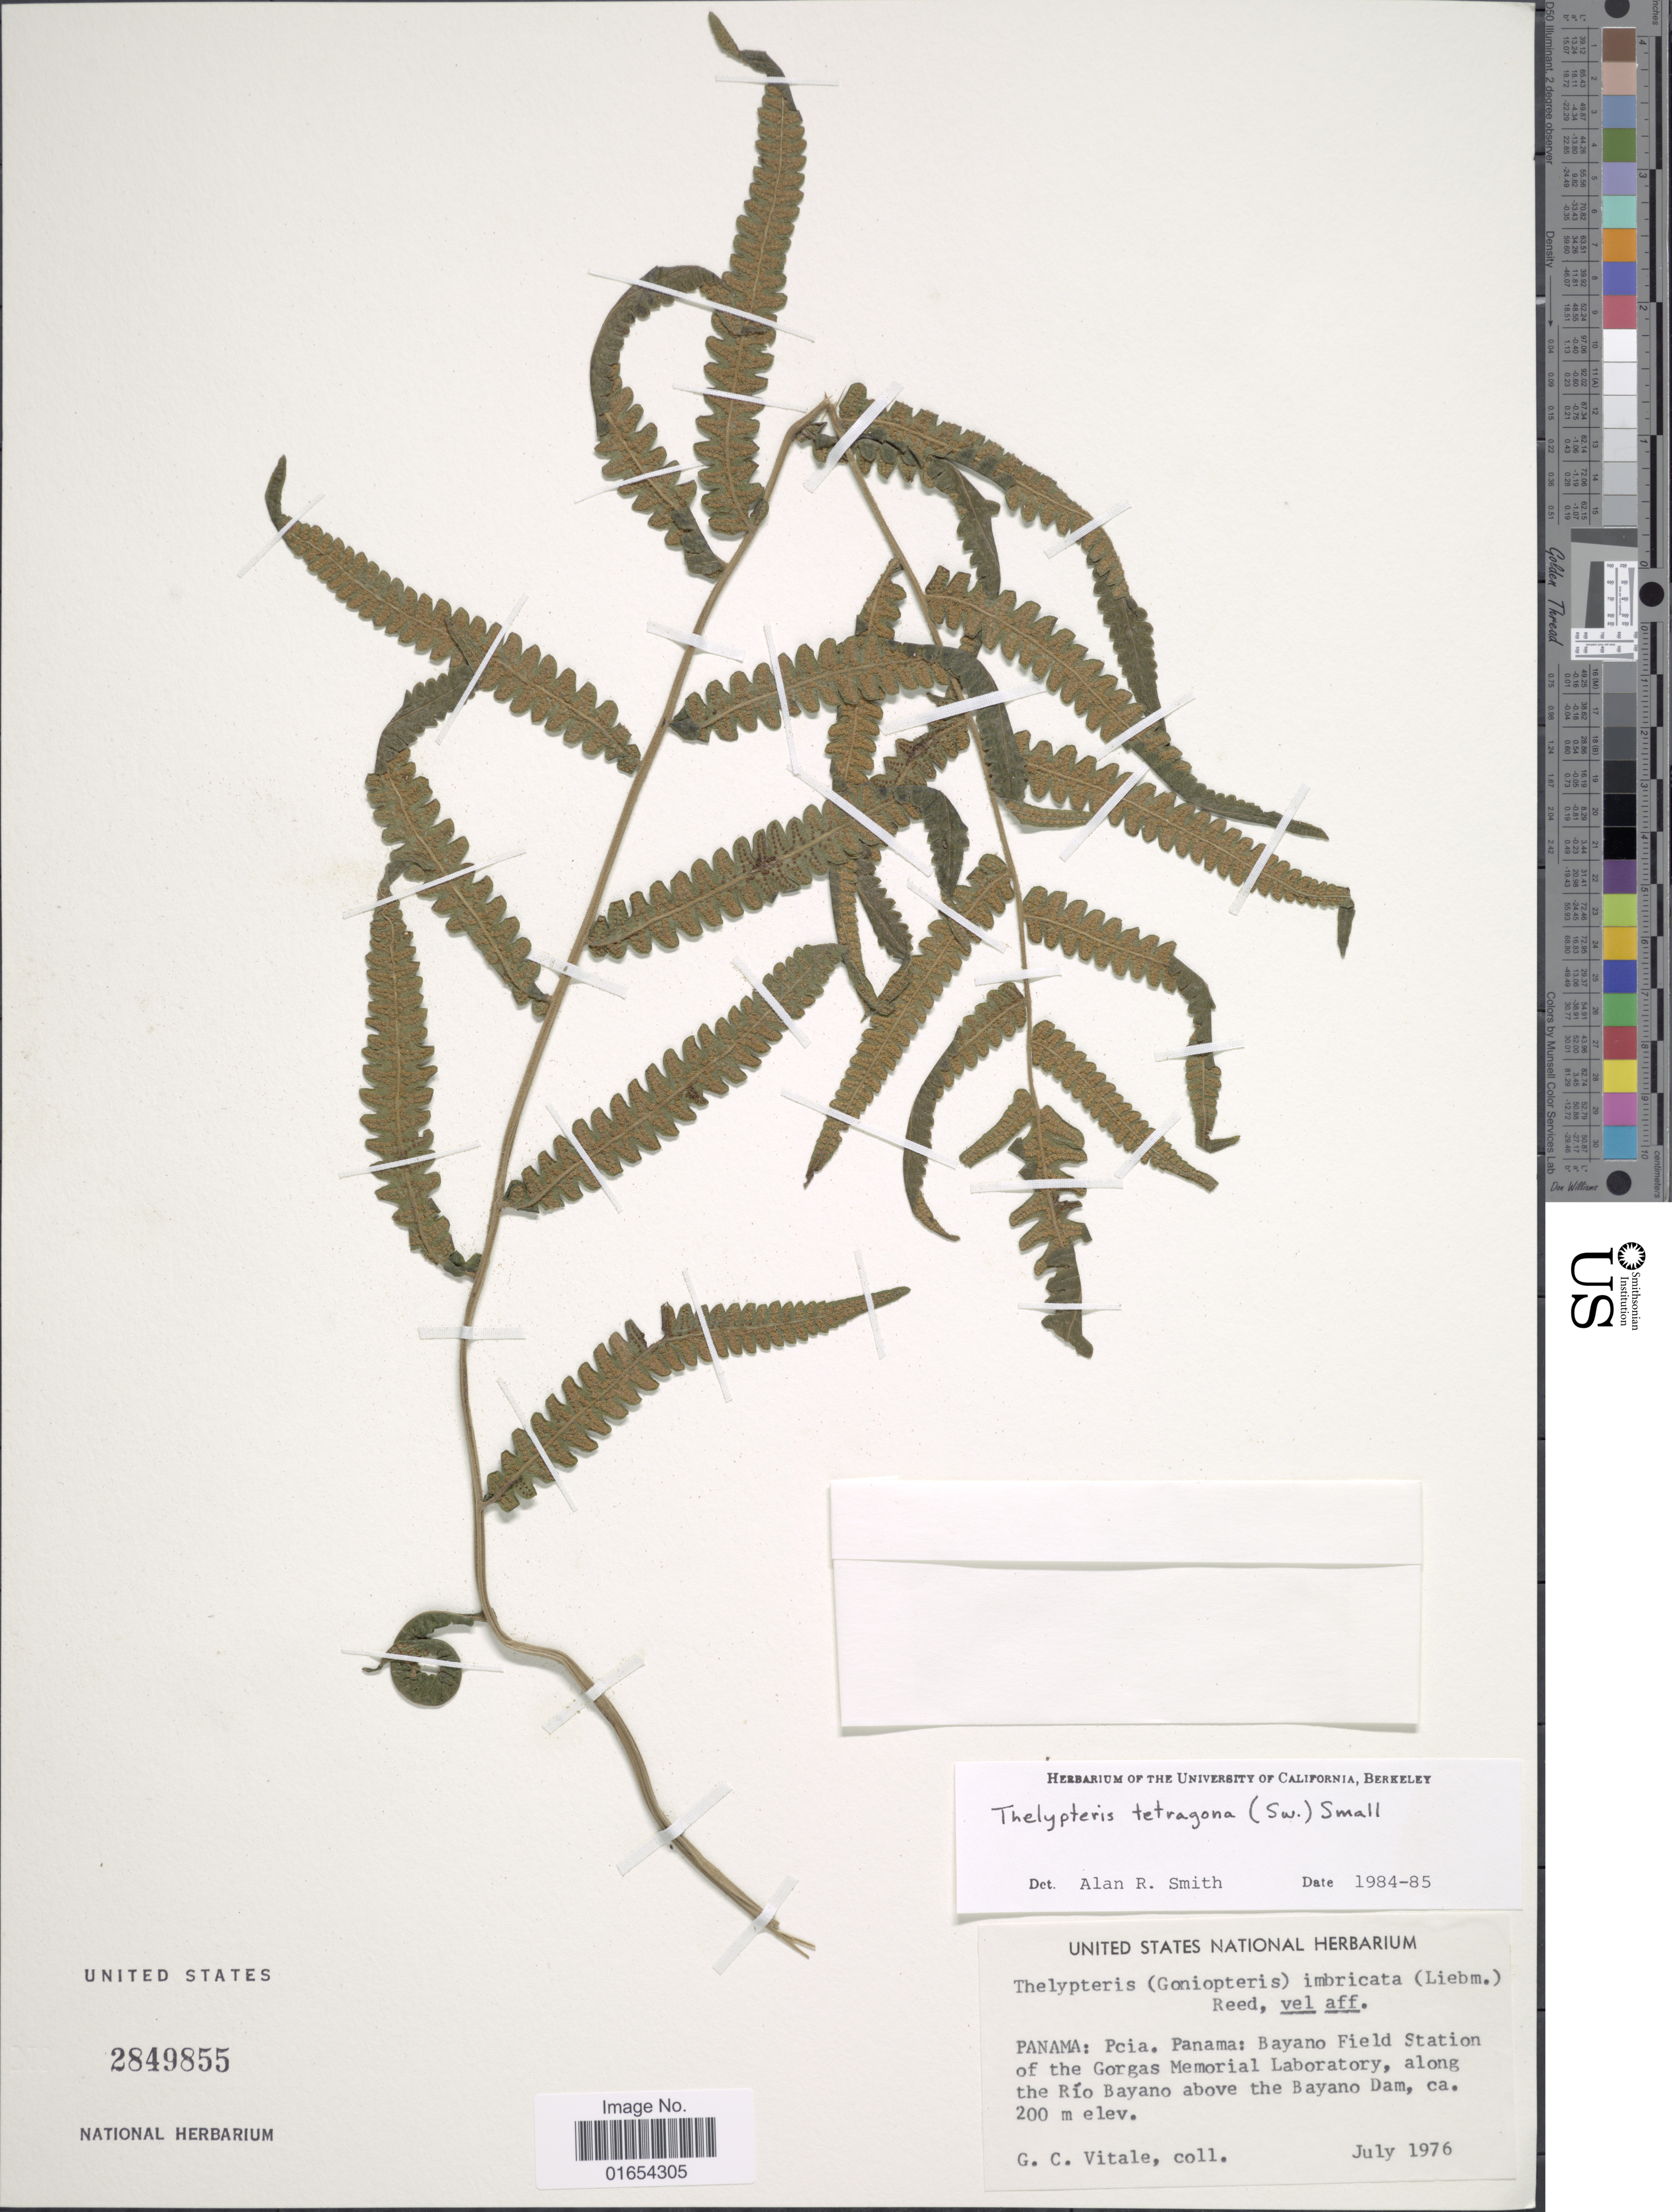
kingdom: Plantae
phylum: Tracheophyta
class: Polypodiopsida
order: Polypodiales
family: Thelypteridaceae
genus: Goniopteris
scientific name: Goniopteris tetragona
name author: (C. Presl) Sw.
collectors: G. Vitale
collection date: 1976-07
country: Panama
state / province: Panamá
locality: Bayano Field Station of the Grogas Memorial Laboratory, along the Rio Bayano above the Bayano Dam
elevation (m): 200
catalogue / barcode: US 2849855